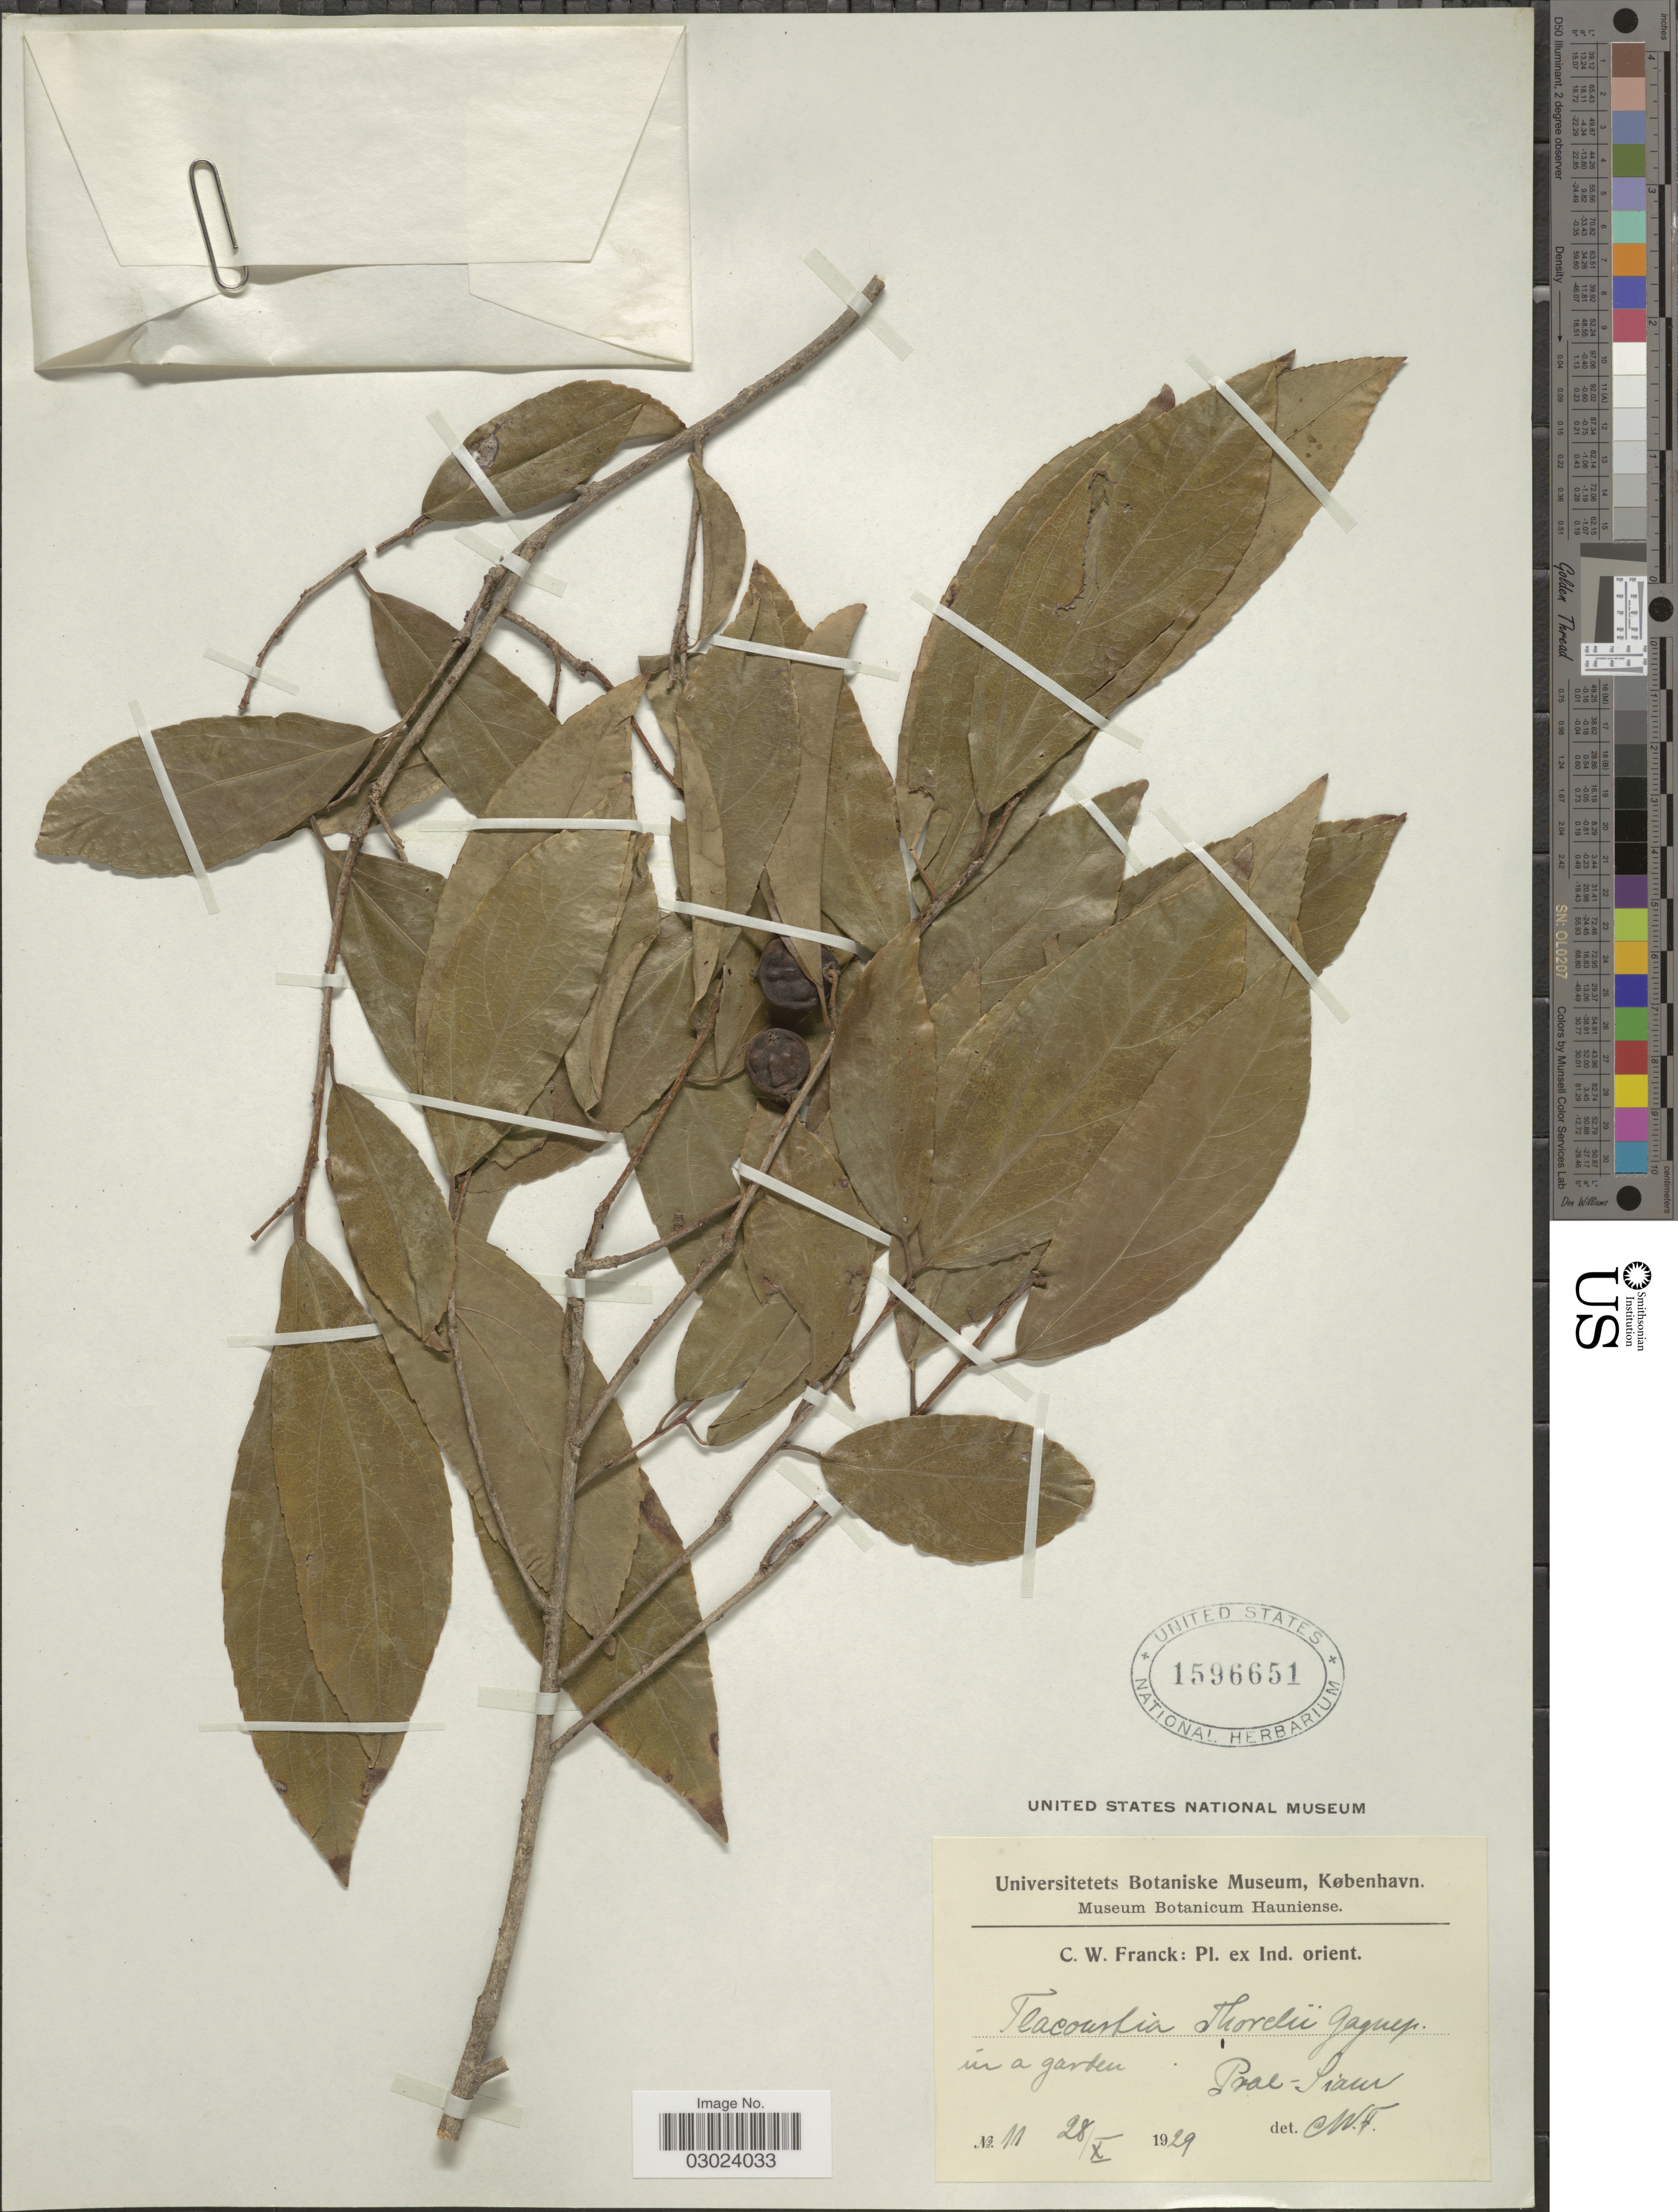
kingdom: Plantae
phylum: Tracheophyta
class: Magnoliopsida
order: Malpighiales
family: Salicaceae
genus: Flacourtia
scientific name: Flacourtia thorelii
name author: Gagnep.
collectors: C. Franck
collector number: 11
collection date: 1929-10-28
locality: Ind. orient. Prae-Siaur [interpreted].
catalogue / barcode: US 1596651